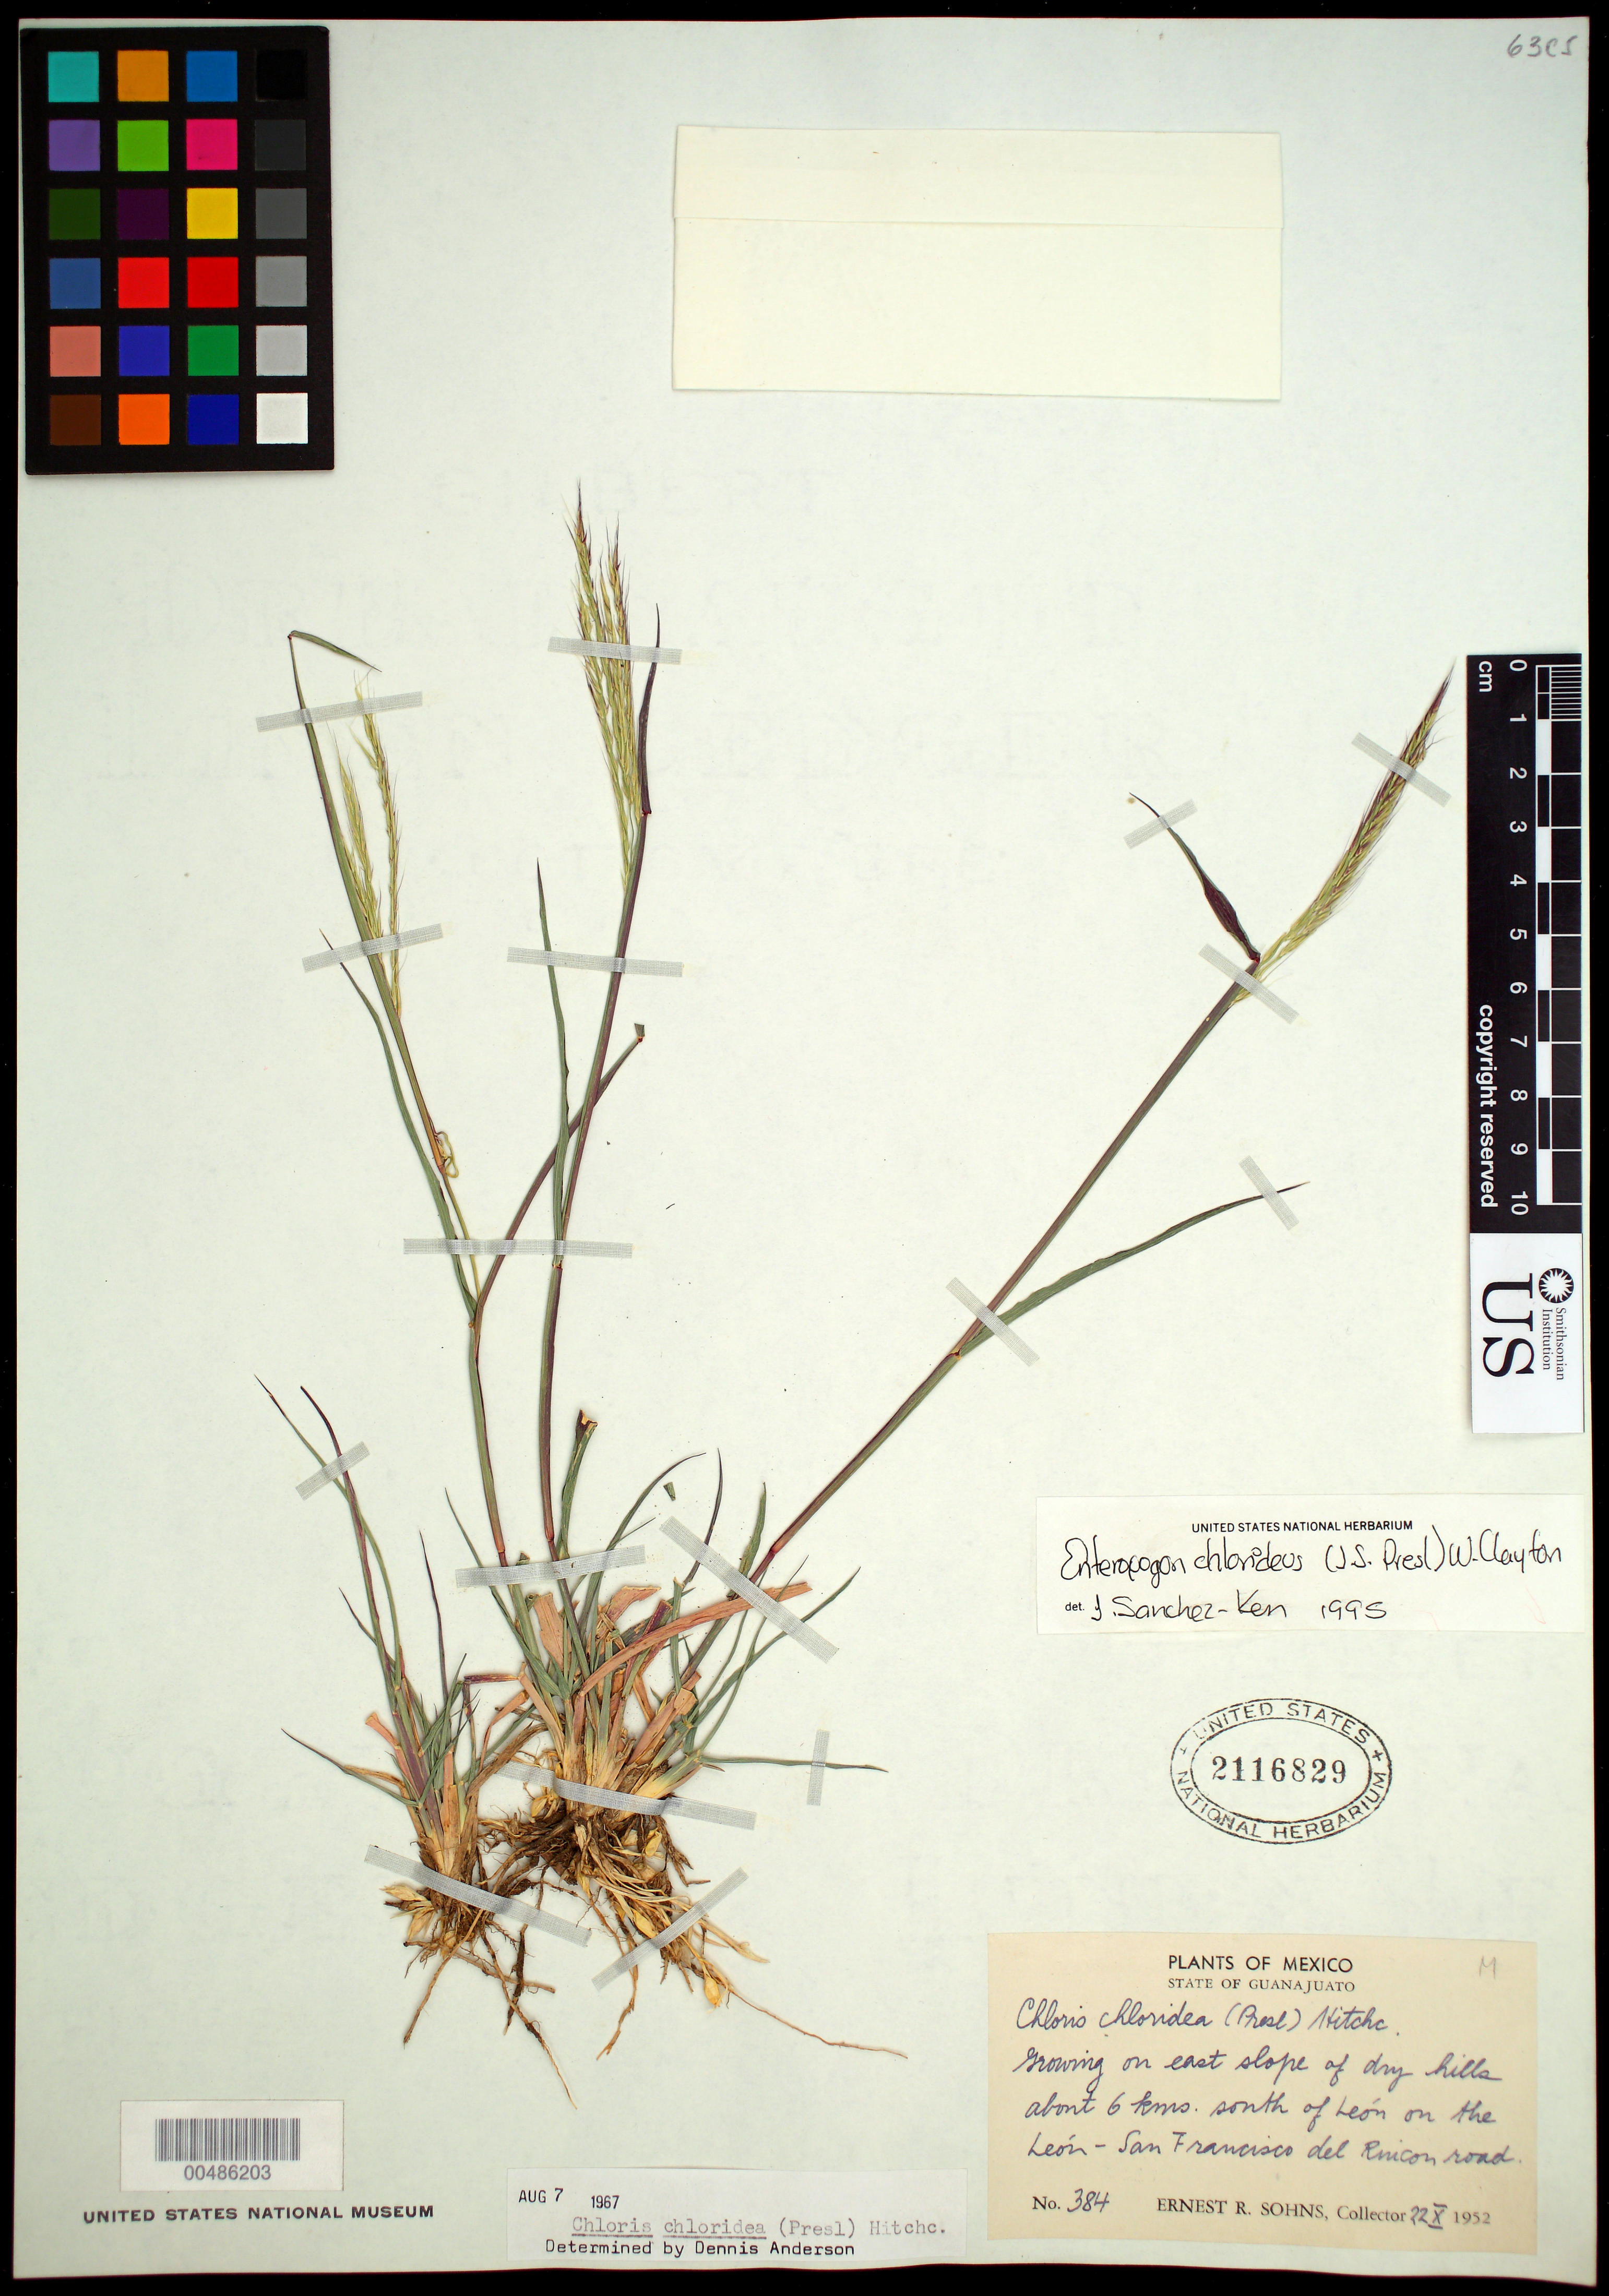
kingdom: Plantae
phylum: Tracheophyta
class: Liliopsida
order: Poales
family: Poaceae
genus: Enteropogon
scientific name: Enteropogon chlorideus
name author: (J. Presl) Clayton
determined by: Sanchez-Ken, J. G.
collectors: E. R. Sohns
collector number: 384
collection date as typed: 22 Oct 1952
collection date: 1952-10-22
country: Mexico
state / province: Guanajuato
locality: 6 km S of León on the León-San Francisco del Rincon road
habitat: E slope of dry hills.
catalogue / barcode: US 2116829